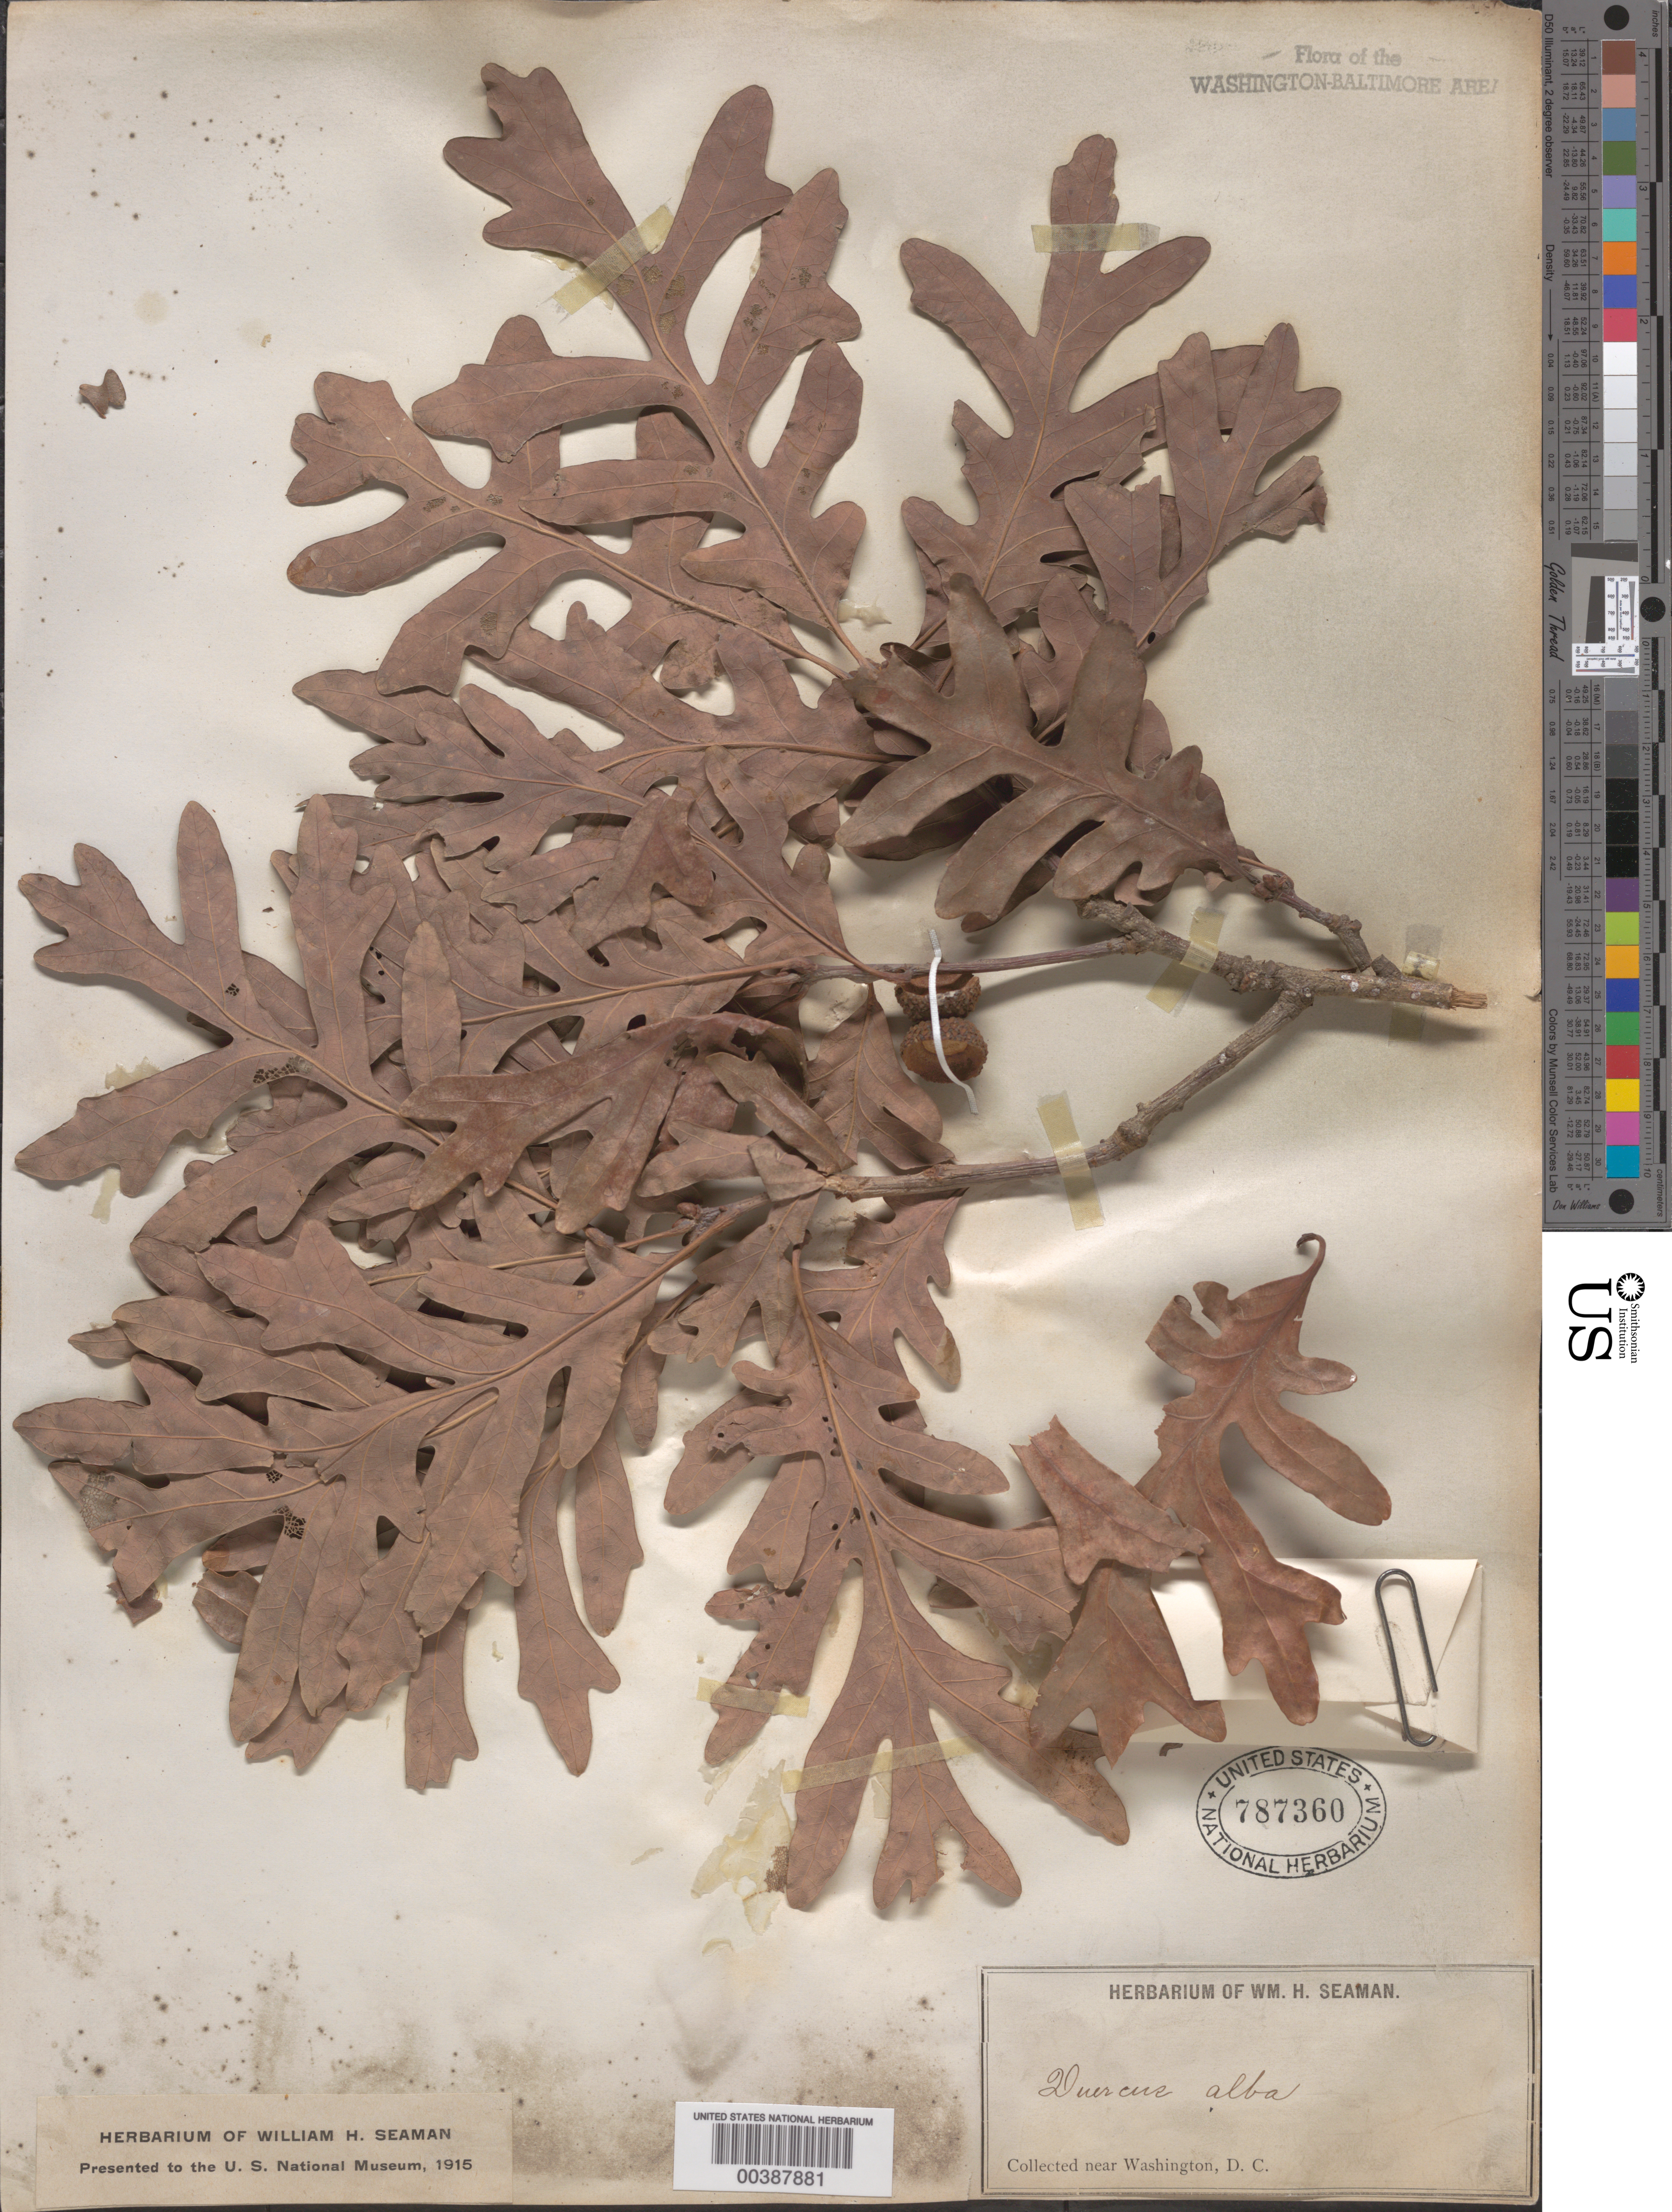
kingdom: Plantae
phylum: Tracheophyta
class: Magnoliopsida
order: Fagales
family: Fagaceae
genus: Quercus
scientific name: Quercus alba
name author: L.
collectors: W. Seaman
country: United States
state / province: District of Columbia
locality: DC vicinity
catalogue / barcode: US 787360